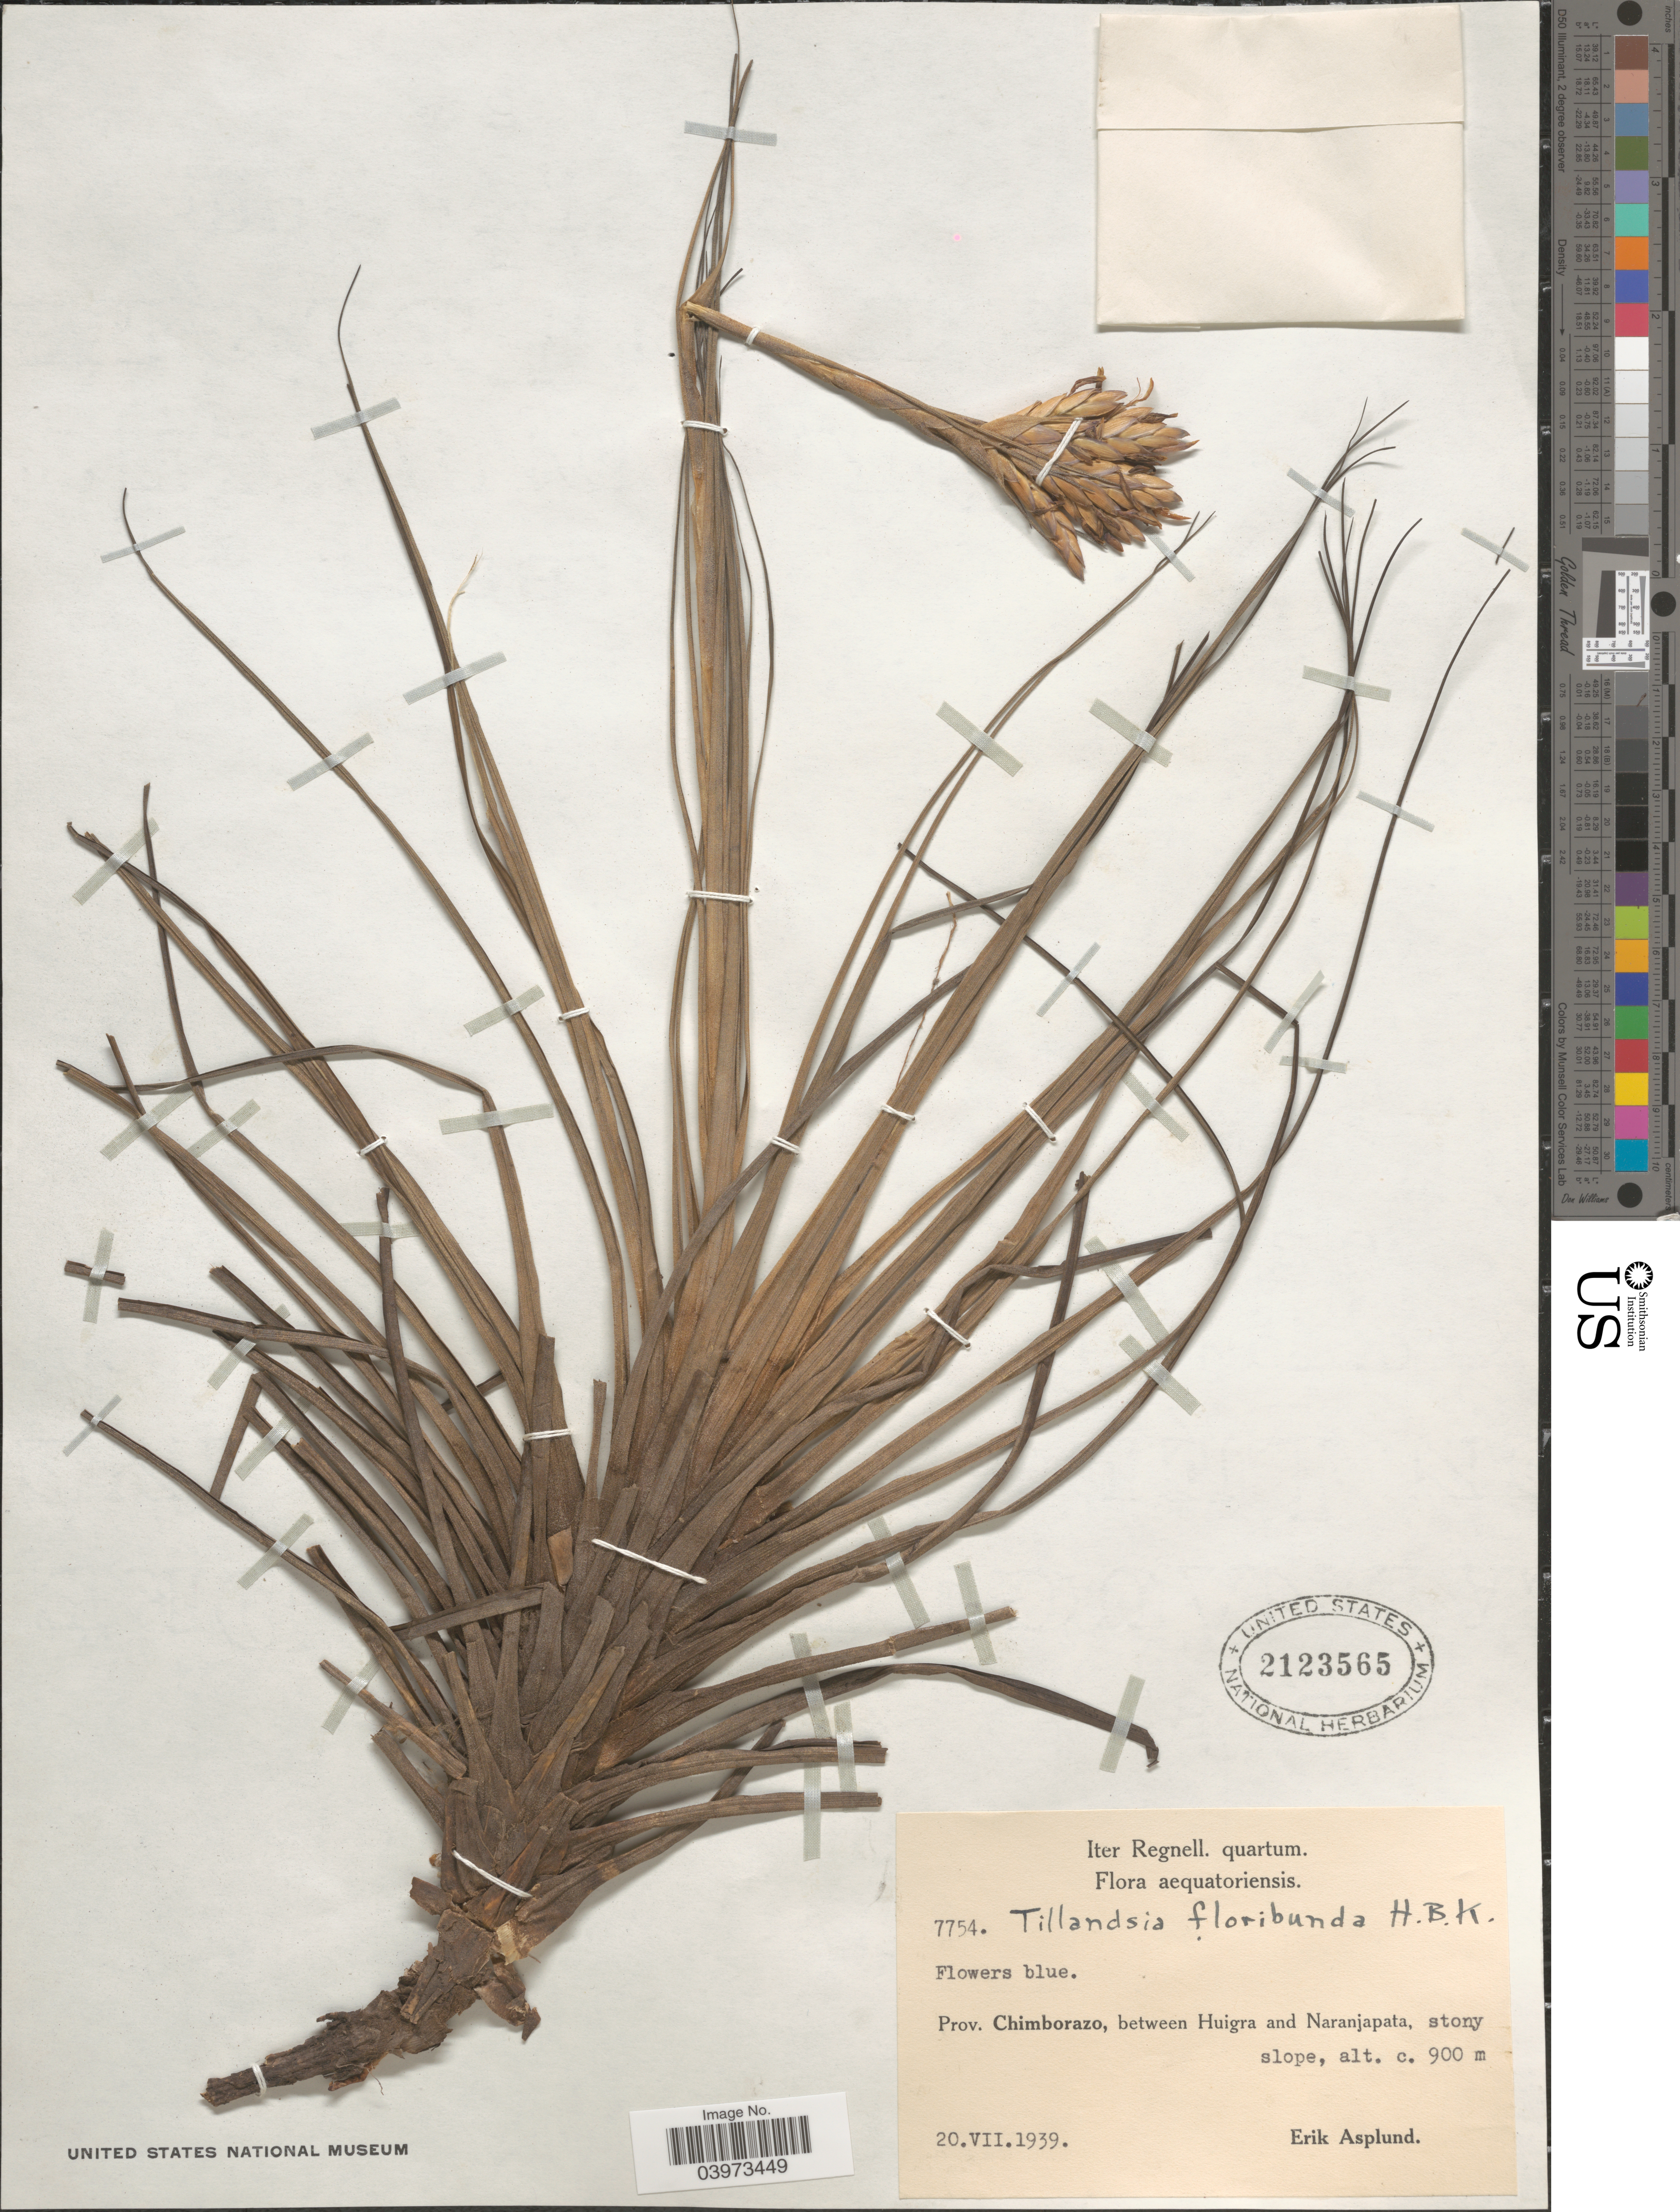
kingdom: Plantae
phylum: Tracheophyta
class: Liliopsida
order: Poales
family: Bromeliaceae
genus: Tillandsia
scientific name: Tillandsia floribunda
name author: Kunth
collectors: E. Asplund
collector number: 7754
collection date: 1939-07-20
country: Ecuador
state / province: Chimborazo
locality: Iter Regnell. quartum. Between Huigra and Naranjapata, stony slope.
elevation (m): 900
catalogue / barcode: US 2123565